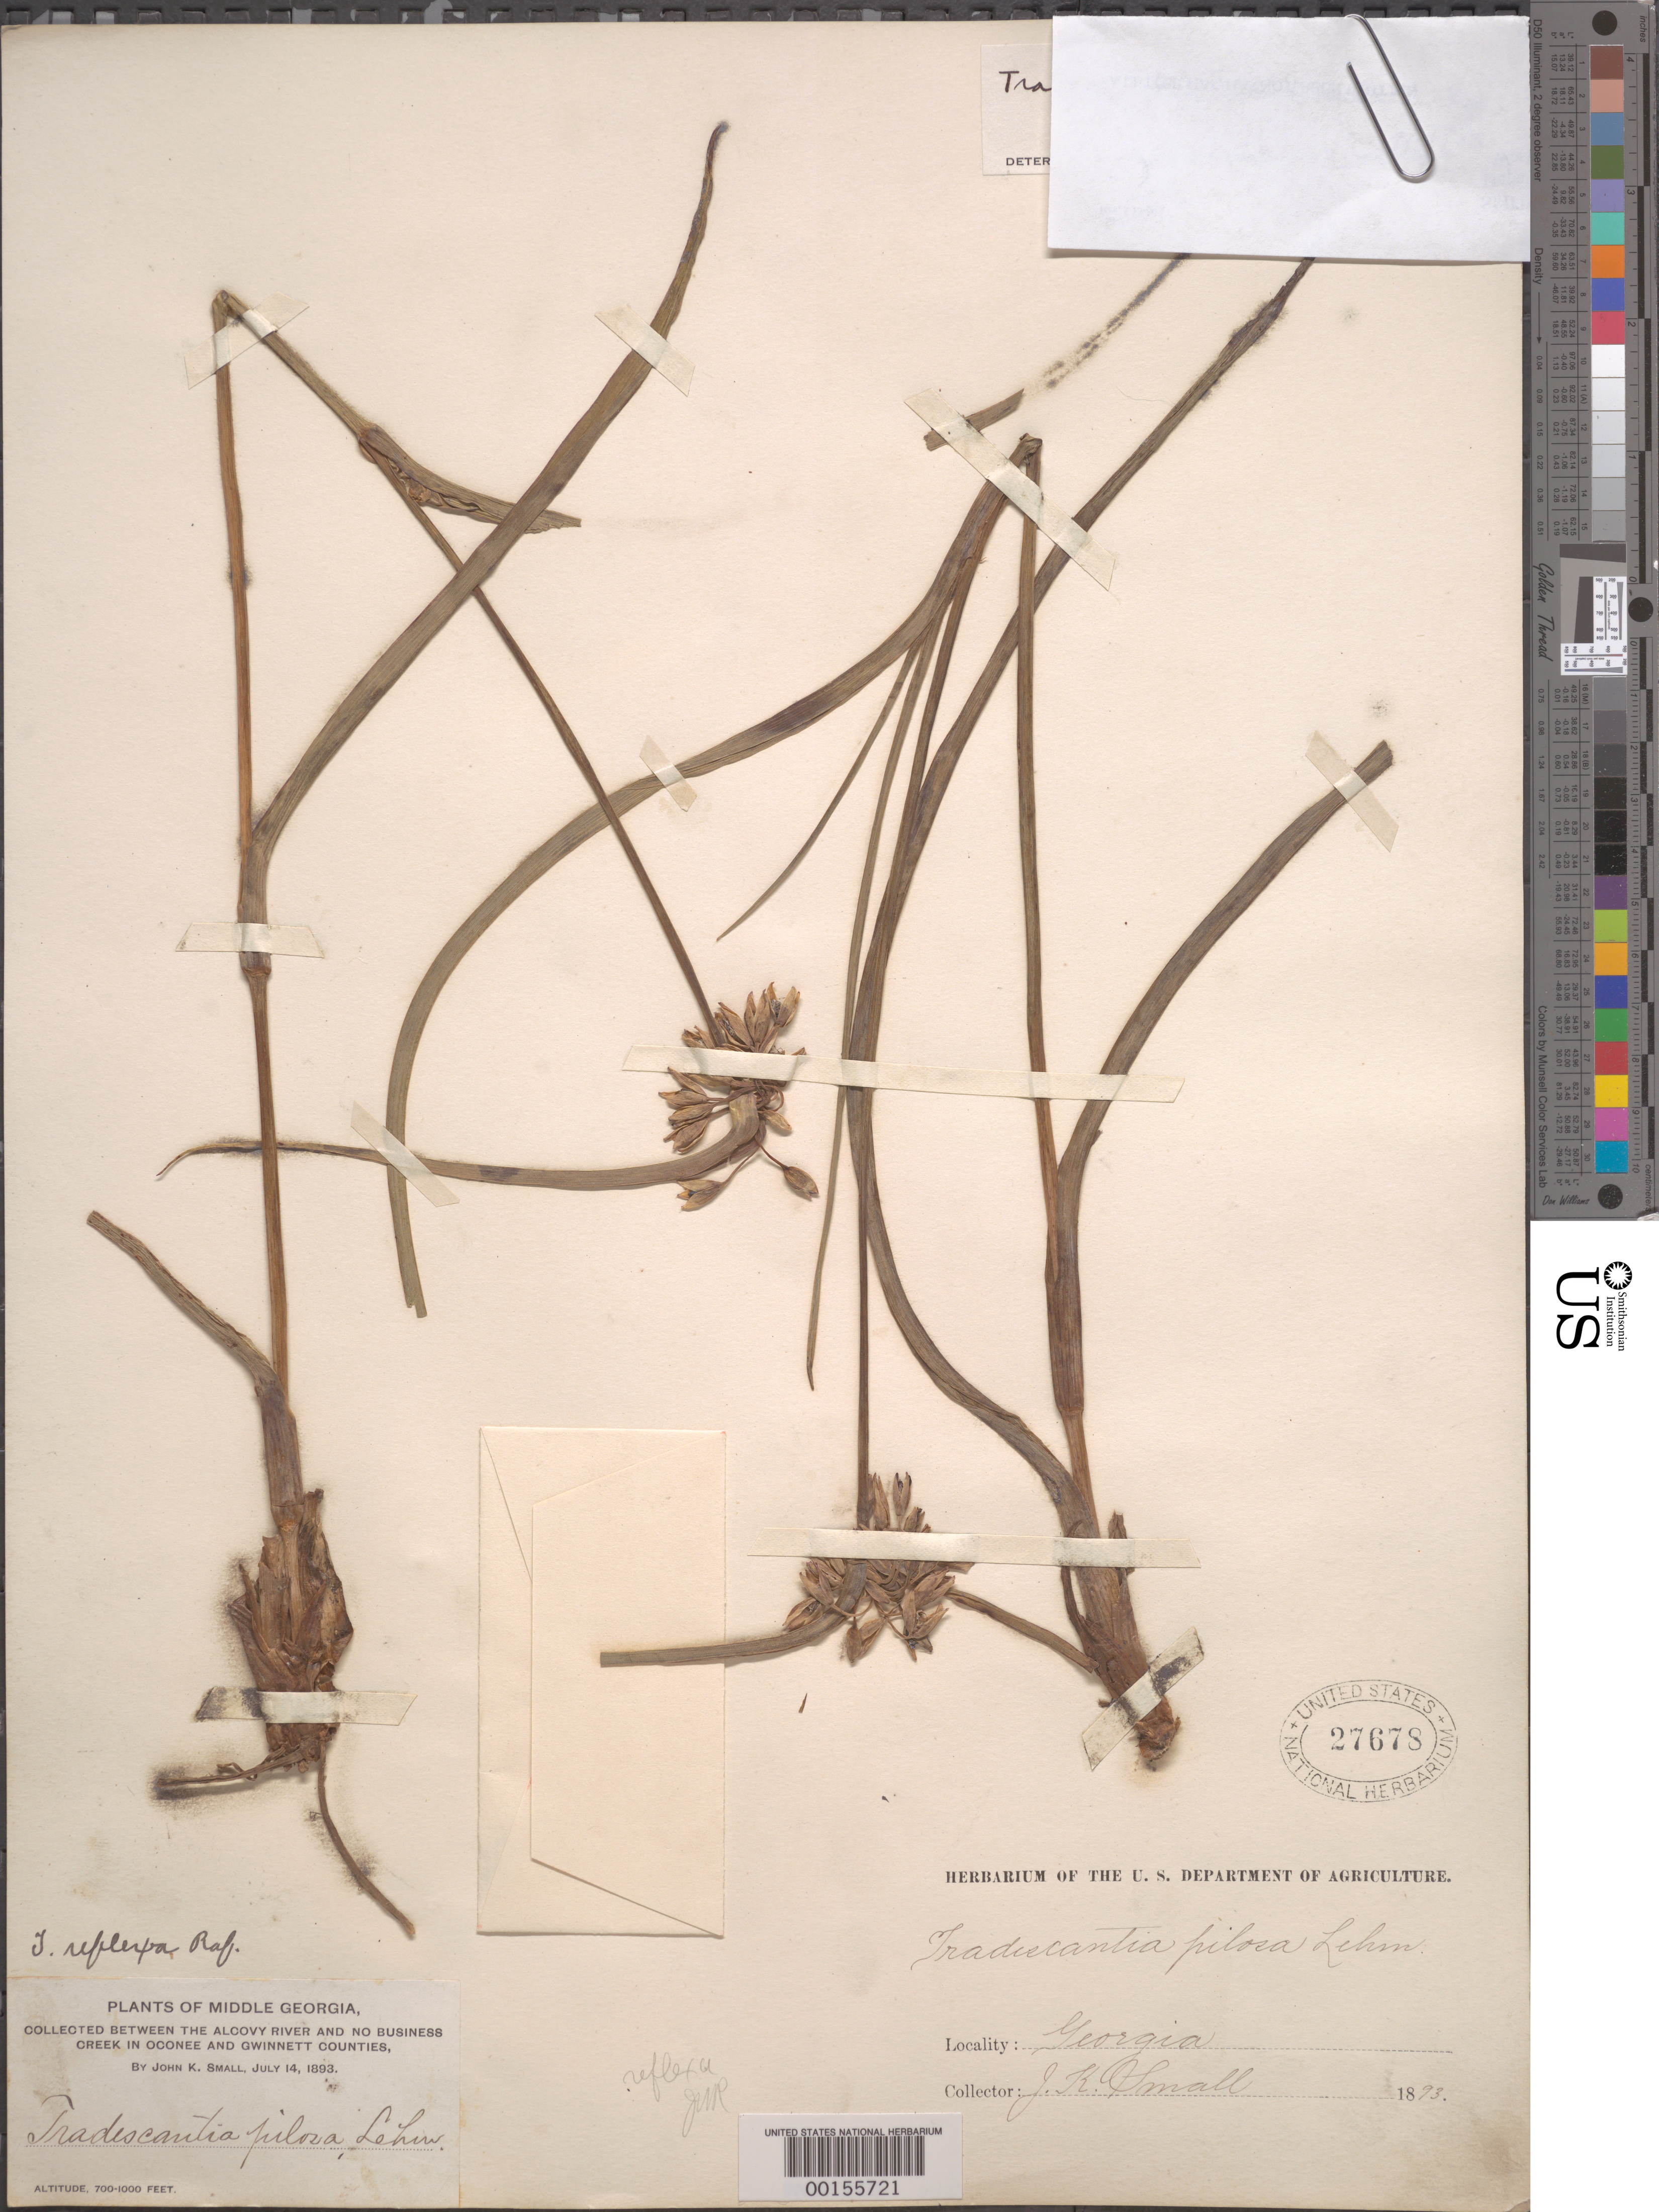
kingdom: Plantae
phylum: Tracheophyta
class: Liliopsida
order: Commelinales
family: Commelinaceae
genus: Tradescantia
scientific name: Tradescantia ohiensis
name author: Raf.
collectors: J. K. Small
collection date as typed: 14 Jul 1893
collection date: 1893-07-14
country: United States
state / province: Georgia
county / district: Oconee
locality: Between alcovy river and no business creek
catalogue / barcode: US 27678